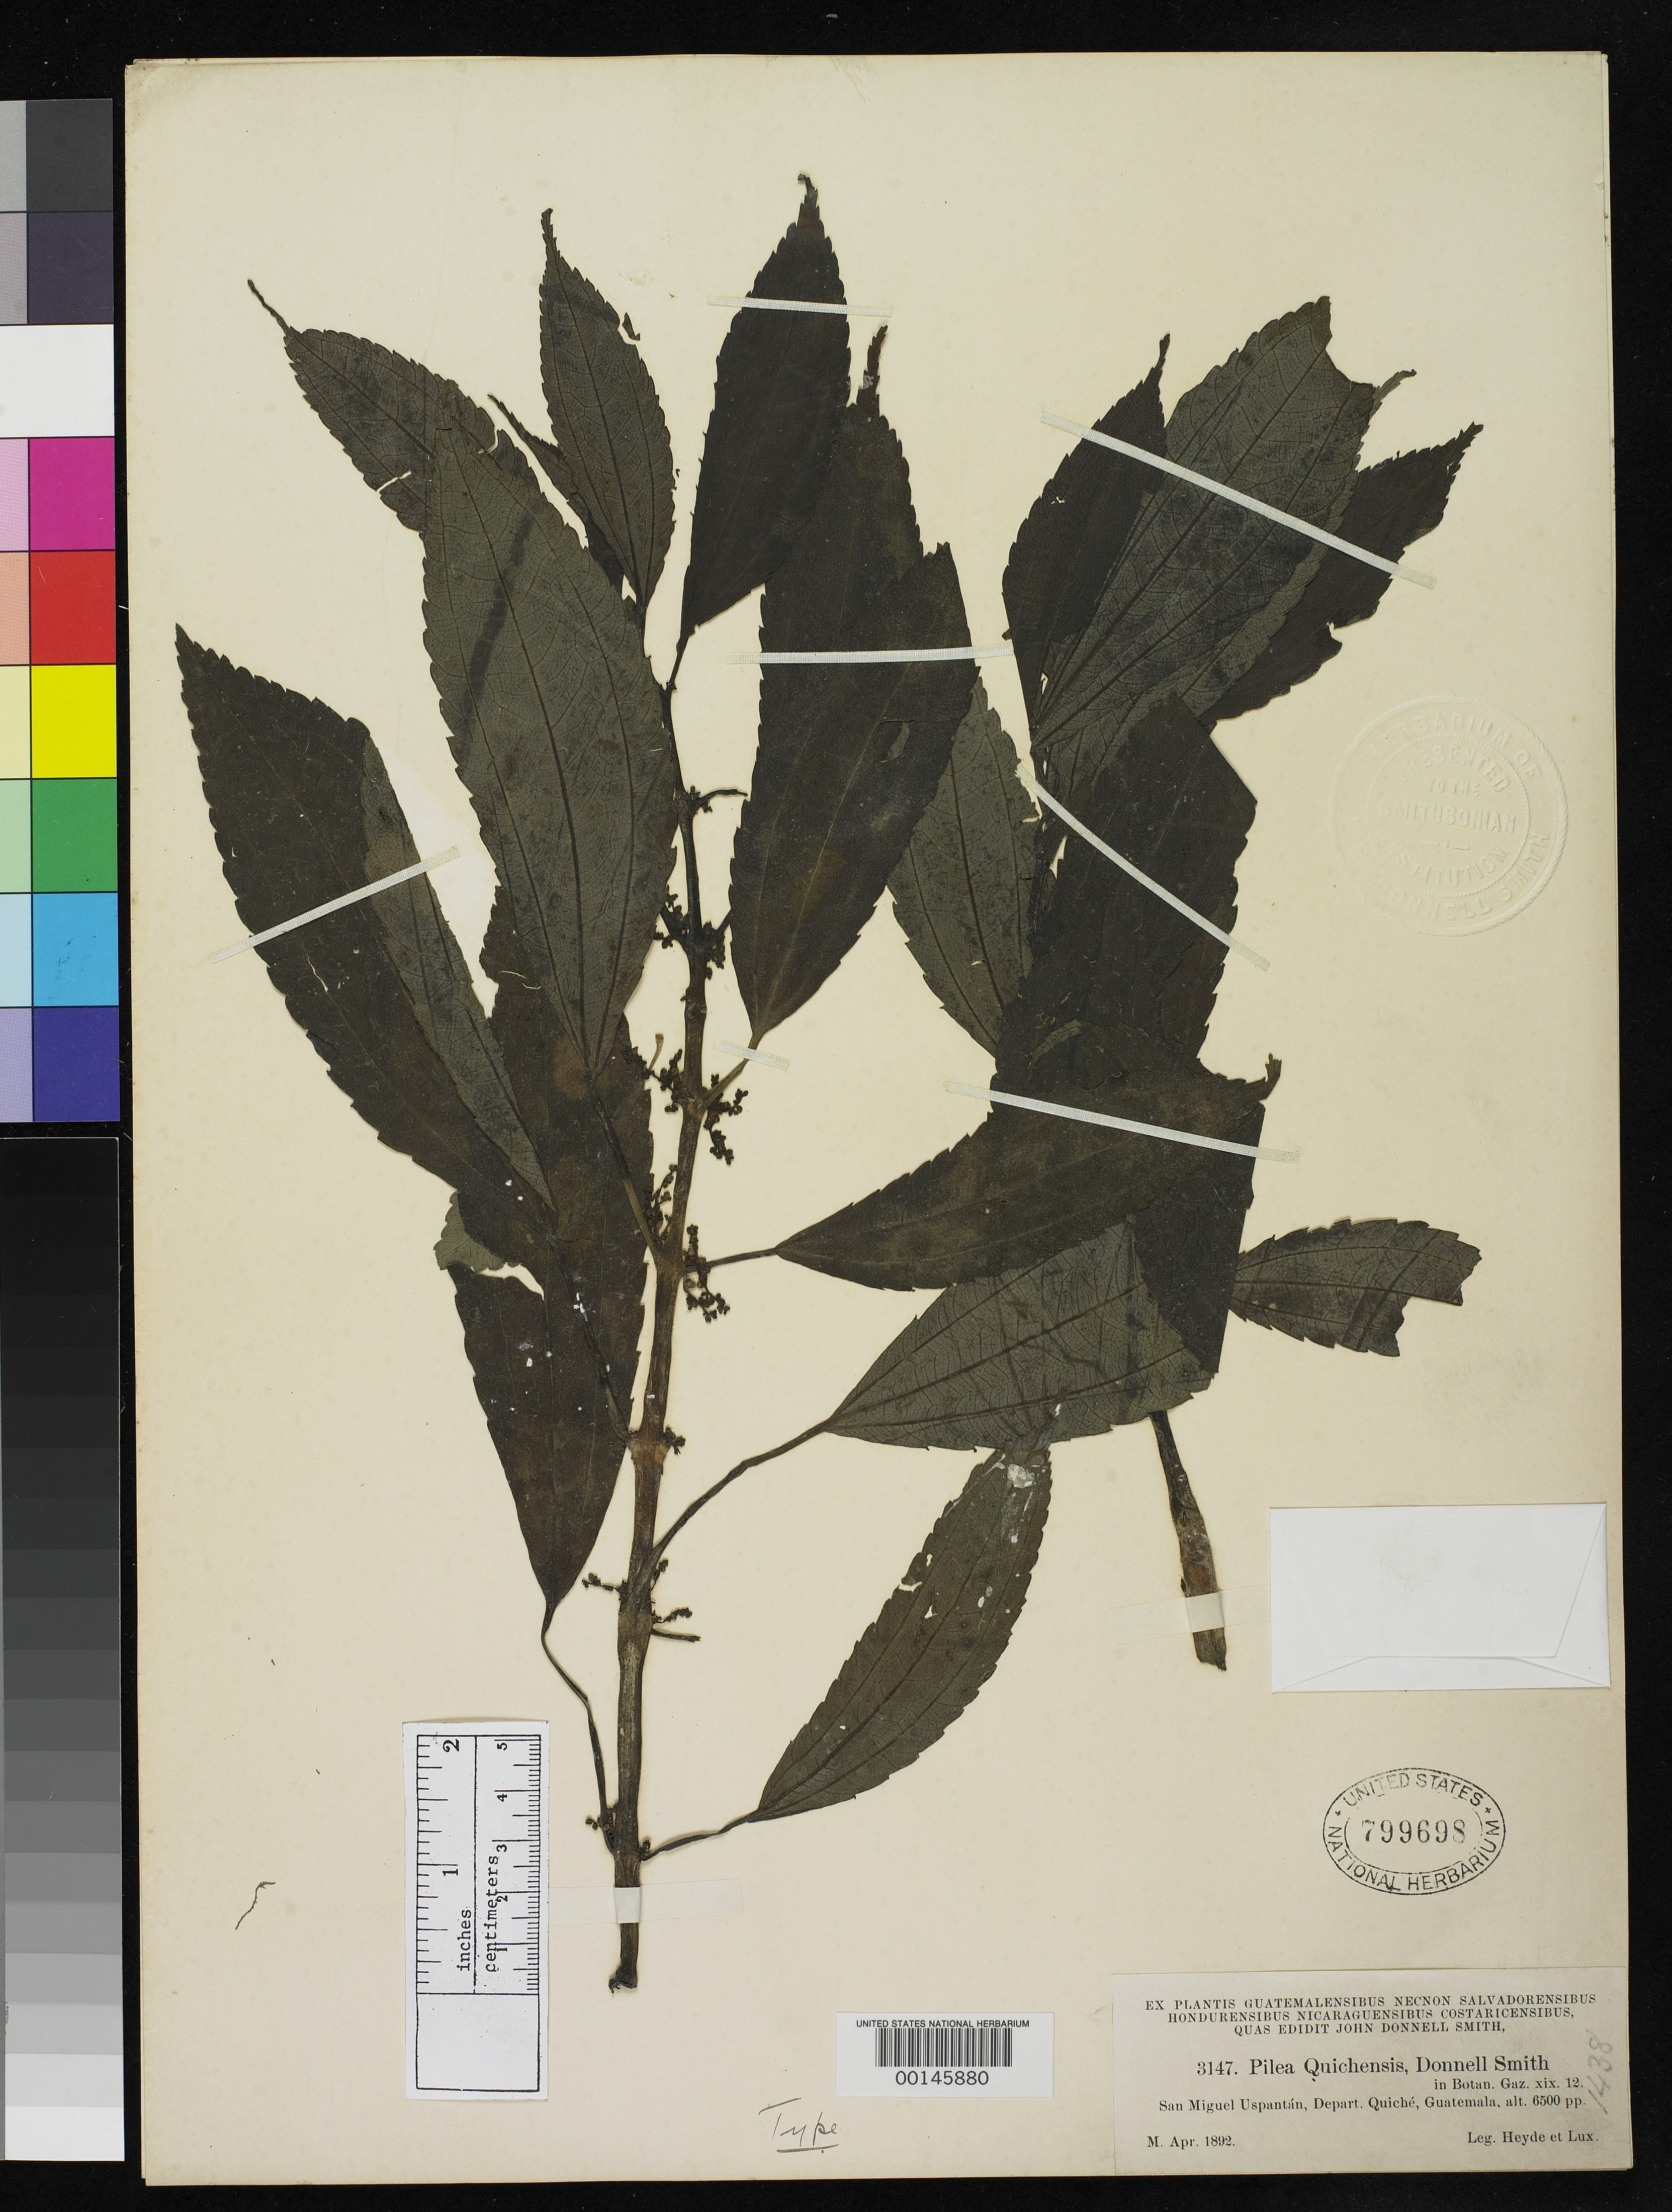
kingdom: Plantae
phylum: Tracheophyta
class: Magnoliopsida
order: Rosales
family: Urticaceae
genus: Pilea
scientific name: Pilea quichensis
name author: Donn. Sm.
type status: Type Collection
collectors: E. T. Heyde & E. Lux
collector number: J.D.S. 3147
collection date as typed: Apr 1892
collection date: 1892-04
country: Guatemala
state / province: El Quiché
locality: San Miguel Uspantán.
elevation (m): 1981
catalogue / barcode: US 799698